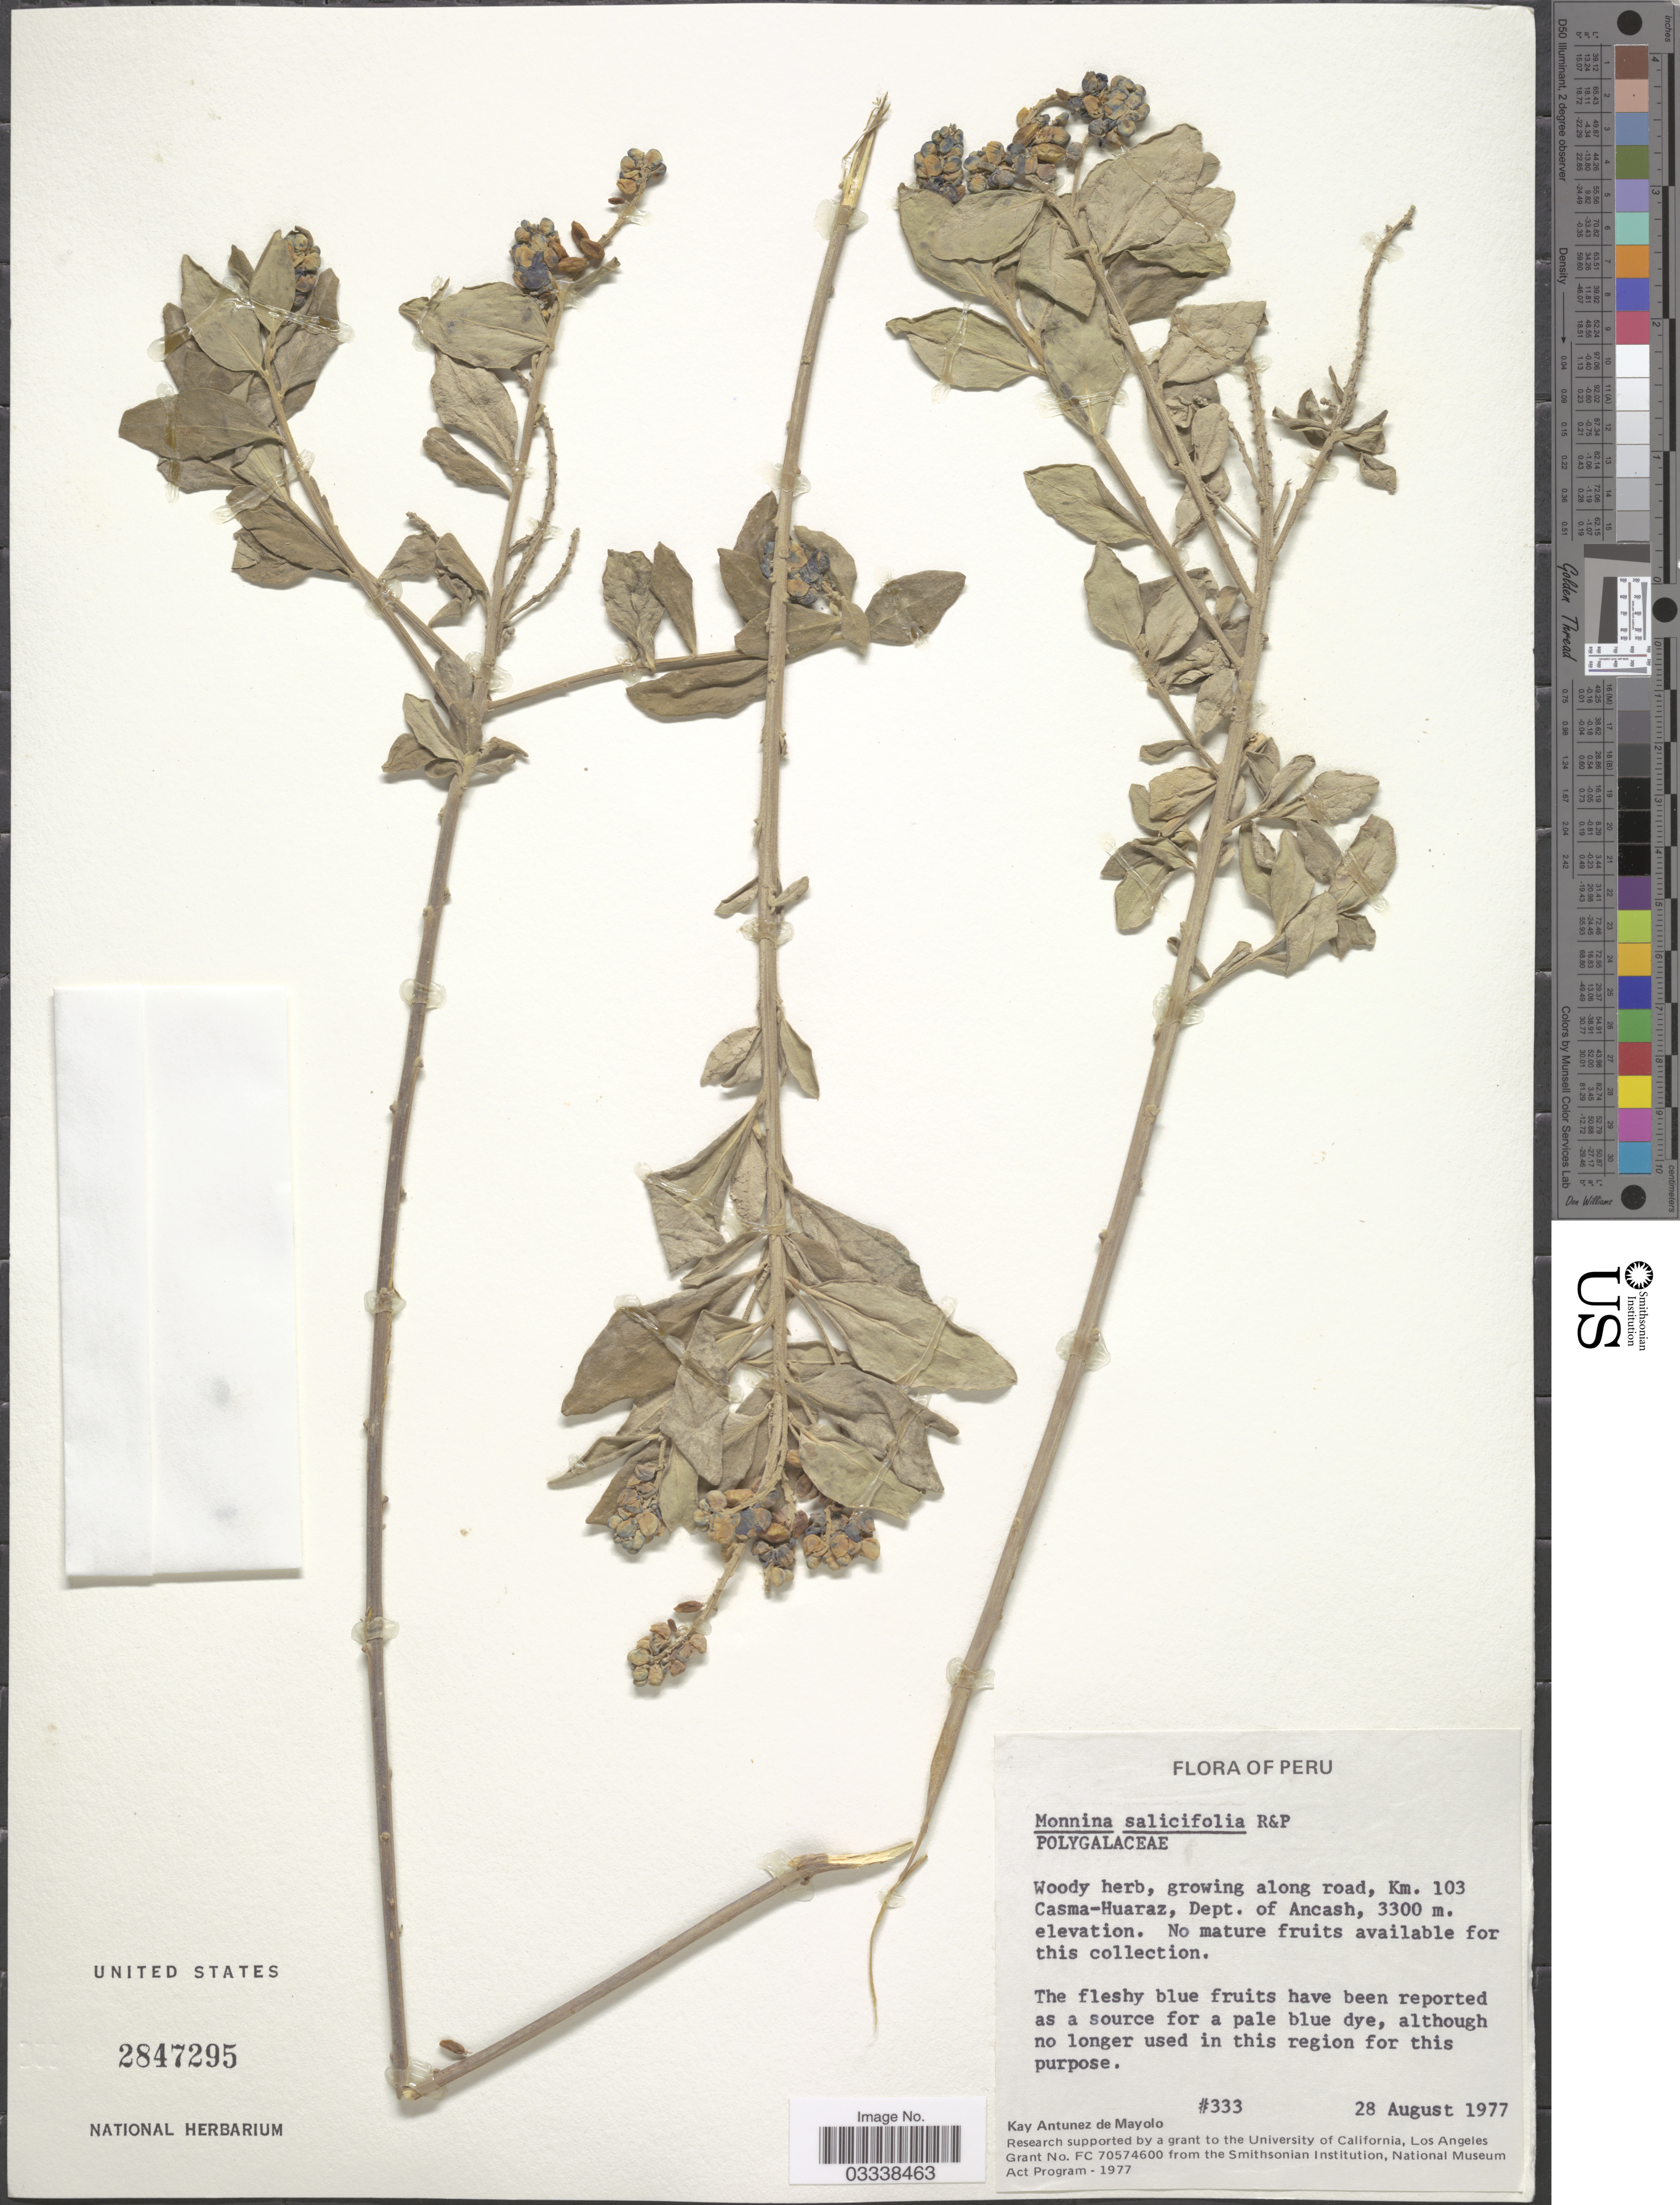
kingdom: Plantae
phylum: Tracheophyta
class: Magnoliopsida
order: Fabales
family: Polygalaceae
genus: Monnina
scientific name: Monnina salicifolia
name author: Ruiz & Pav.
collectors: K. Antunez de Mayolo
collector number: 333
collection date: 1977-08-28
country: Peru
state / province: Ancash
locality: Km. 103 Casma-Huaraz, Dept. of Ancash.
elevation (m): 3300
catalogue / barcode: US 2847295